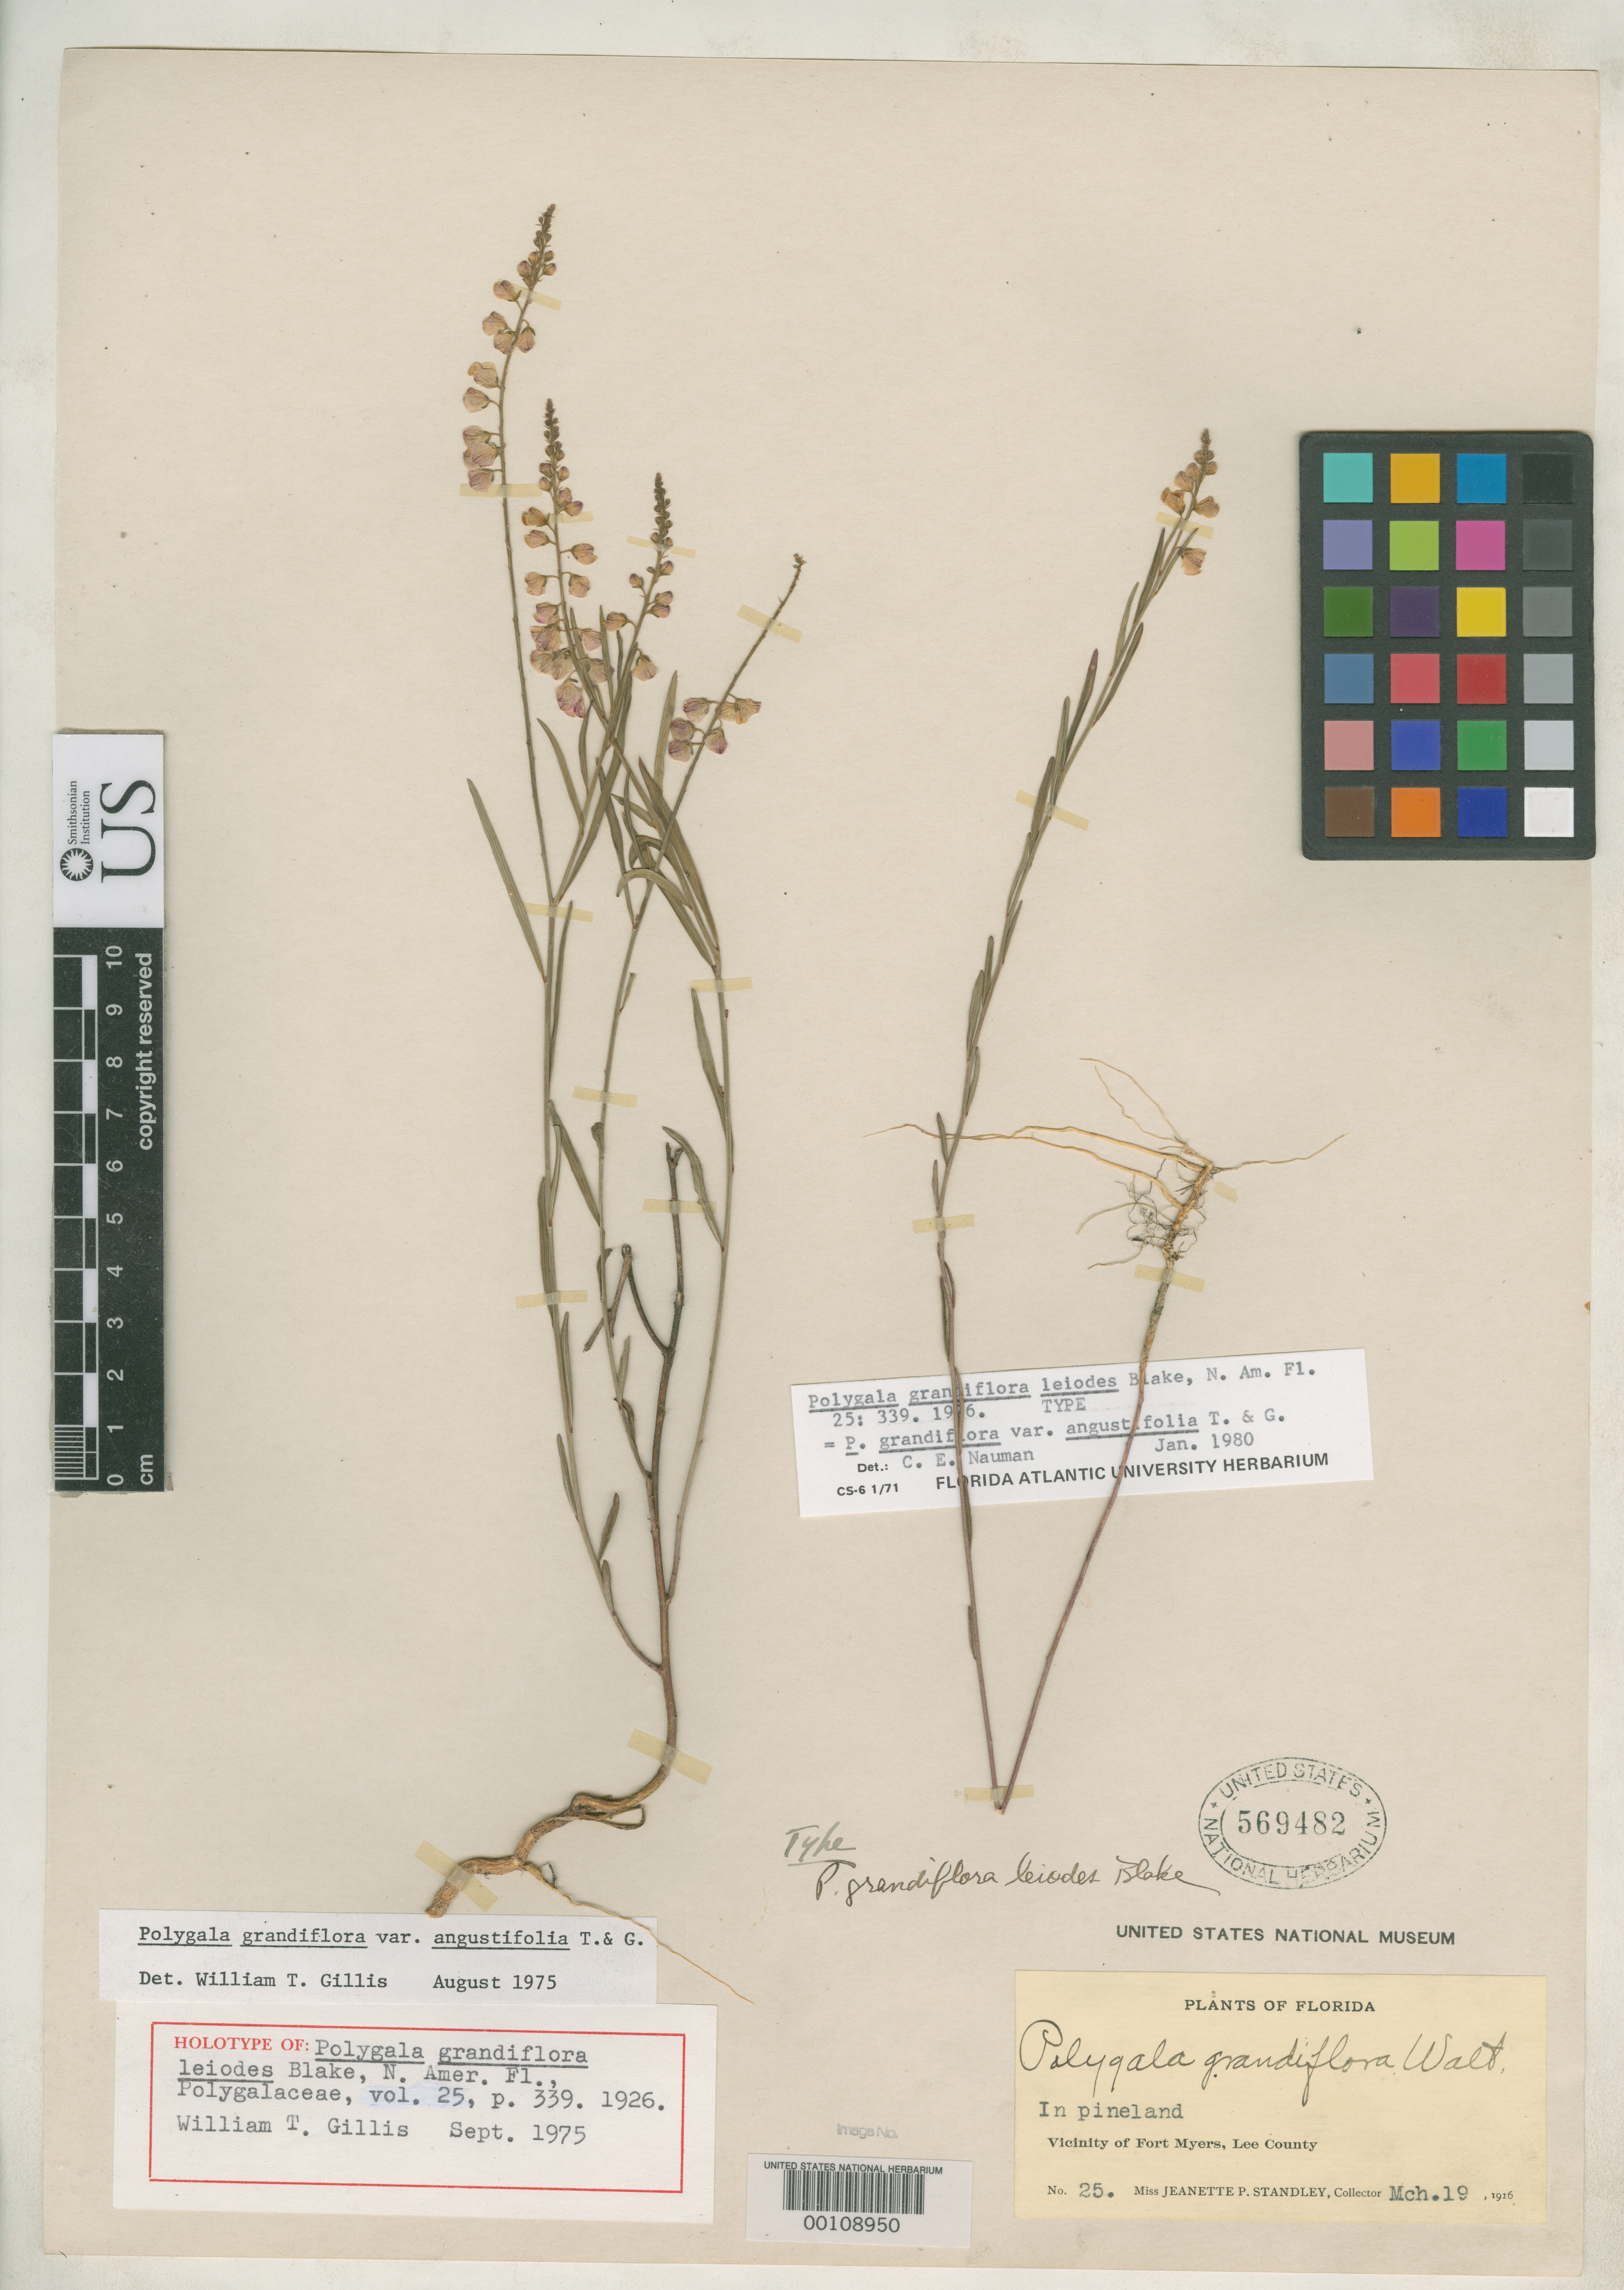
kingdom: Plantae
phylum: Tracheophyta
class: Magnoliopsida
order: Fabales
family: Polygalaceae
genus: Polygala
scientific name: Polygala grandiflora var. leiodes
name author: S.F. Blake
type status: Holotype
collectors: J. P. Standley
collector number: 25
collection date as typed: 19 Mar 1916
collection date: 1916-03-19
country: United States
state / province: Florida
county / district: Lee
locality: Near Ft. Myers.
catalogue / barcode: US 569482